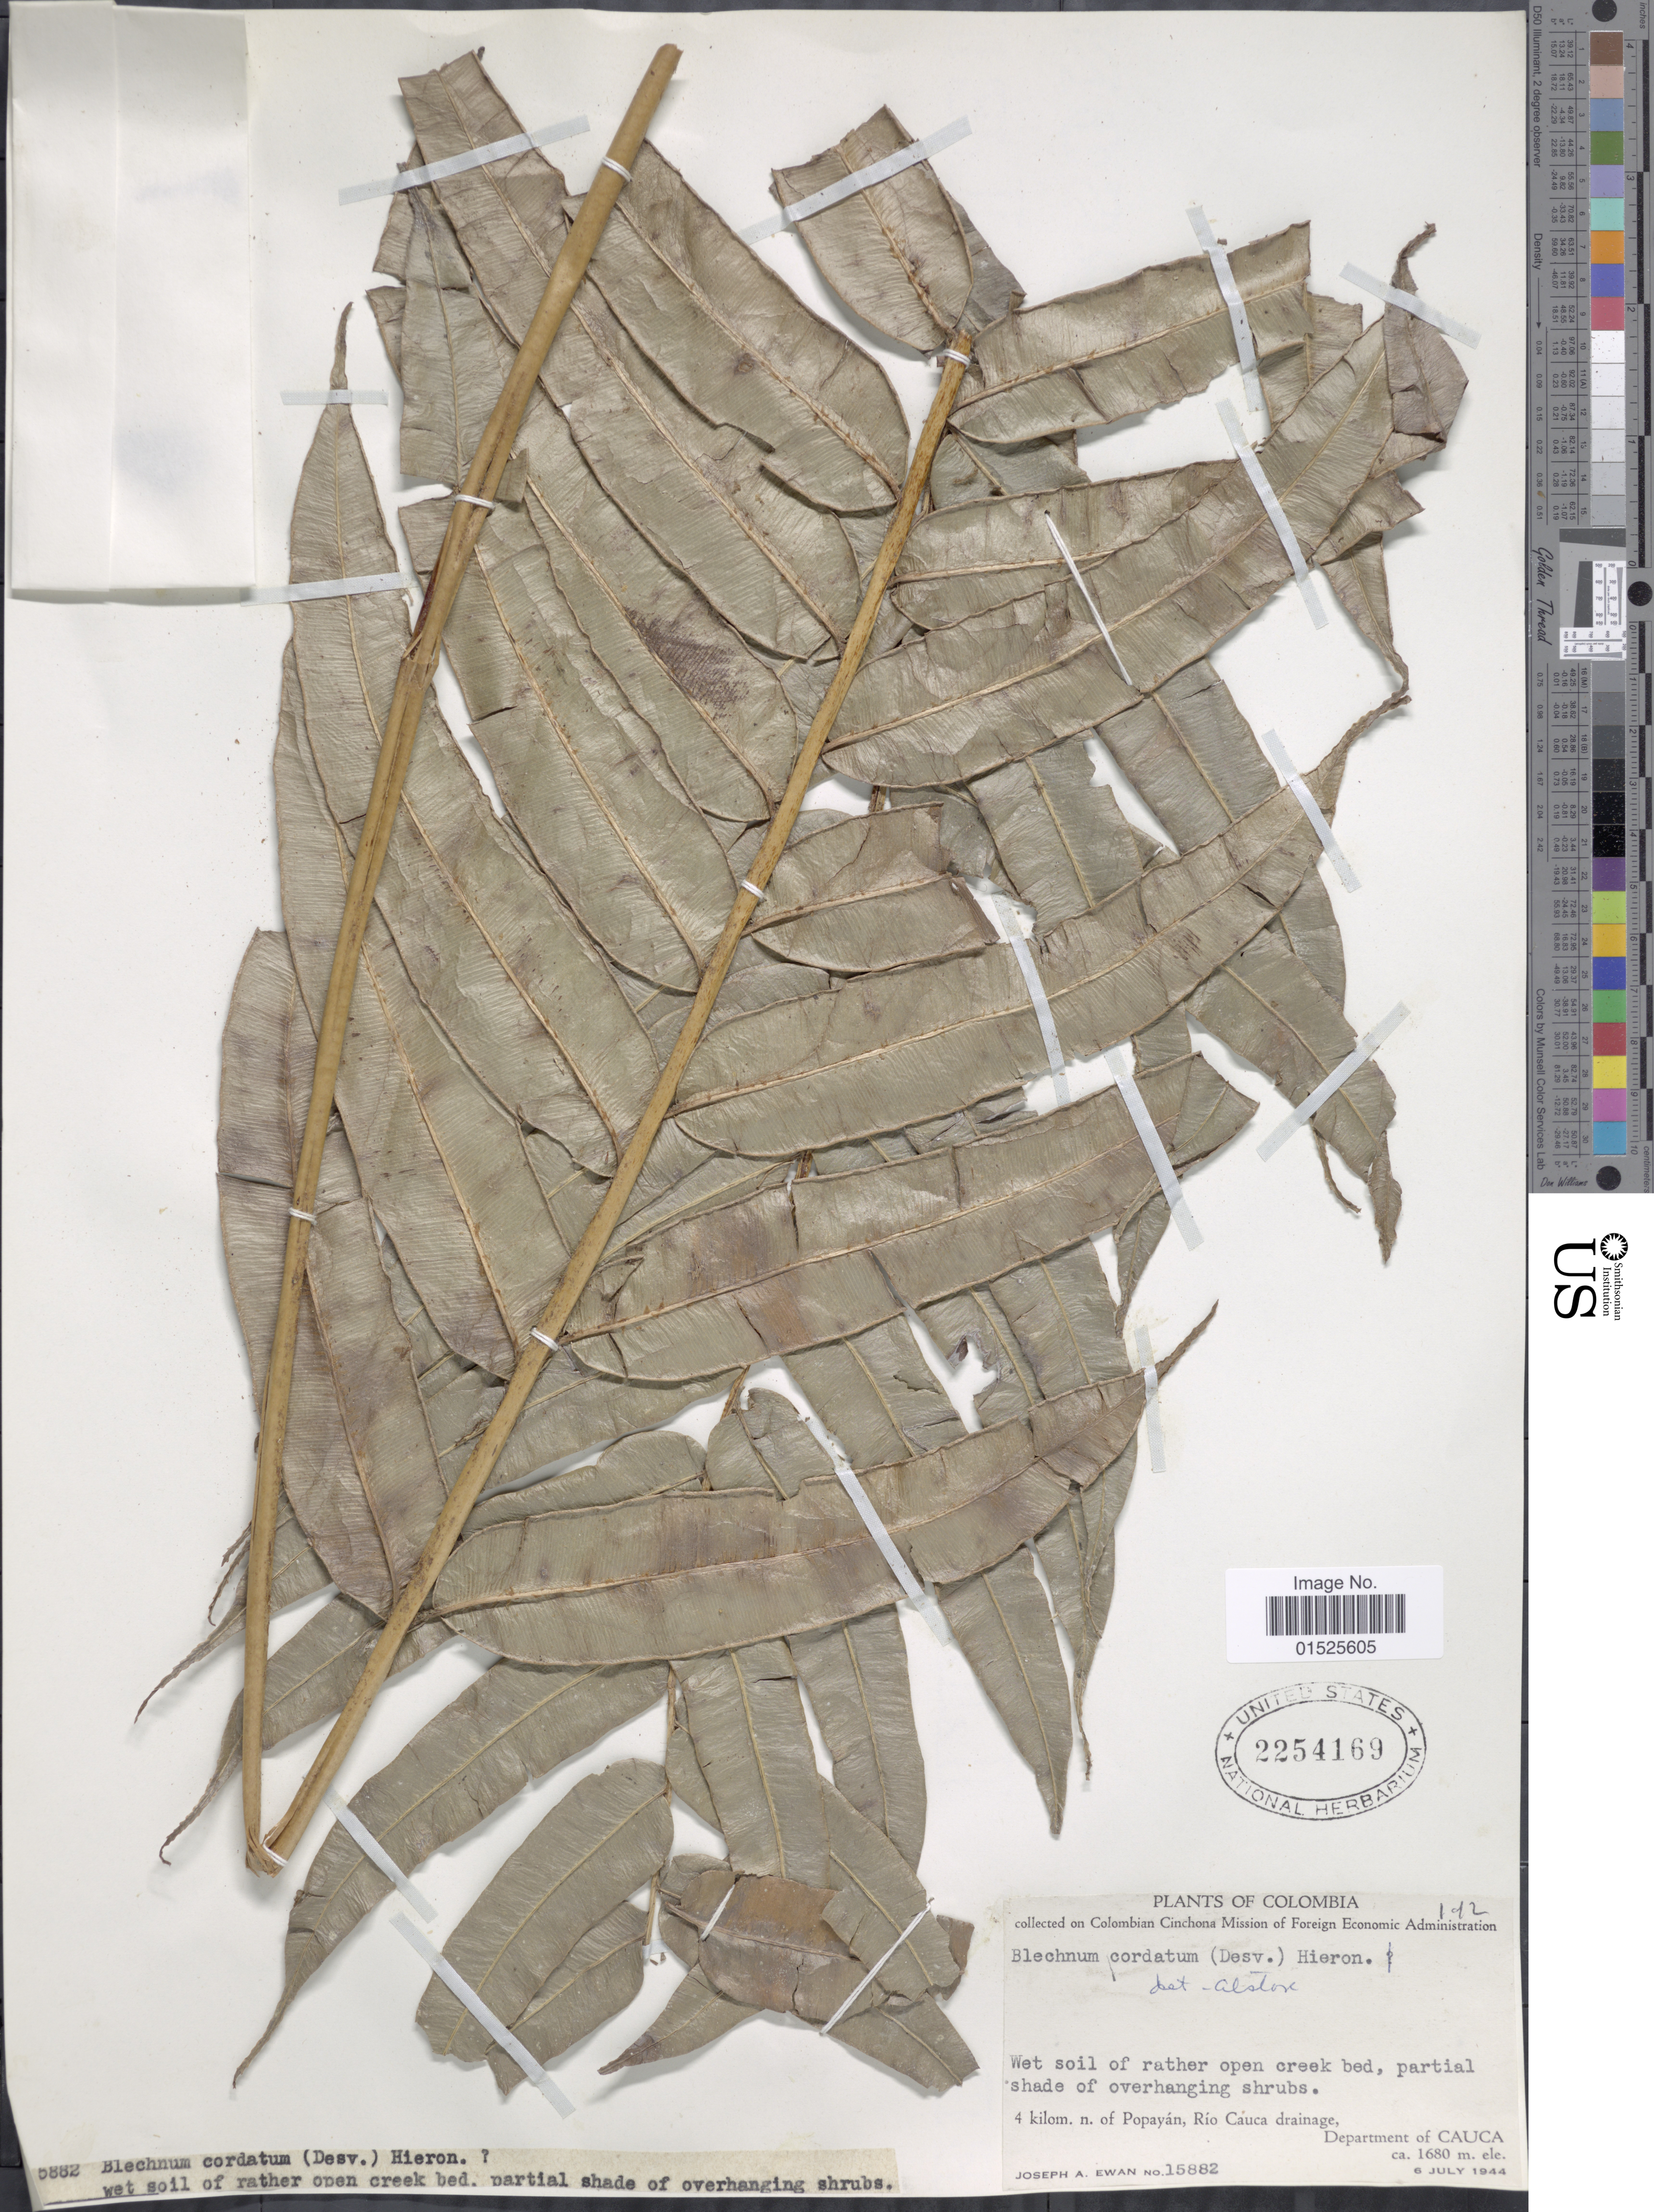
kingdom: Plantae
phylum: Tracheophyta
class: Polypodiopsida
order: Polypodiales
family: Blechnaceae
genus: Blechnum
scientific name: Blechnum cordatum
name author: (Desv.) Hieron.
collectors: J. A. Ewan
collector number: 15882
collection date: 1944-07-06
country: Colombia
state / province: Cauca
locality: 4 kilom. n. of Popayán, Rio Cauca drainage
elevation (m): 1680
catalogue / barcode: US 2254169